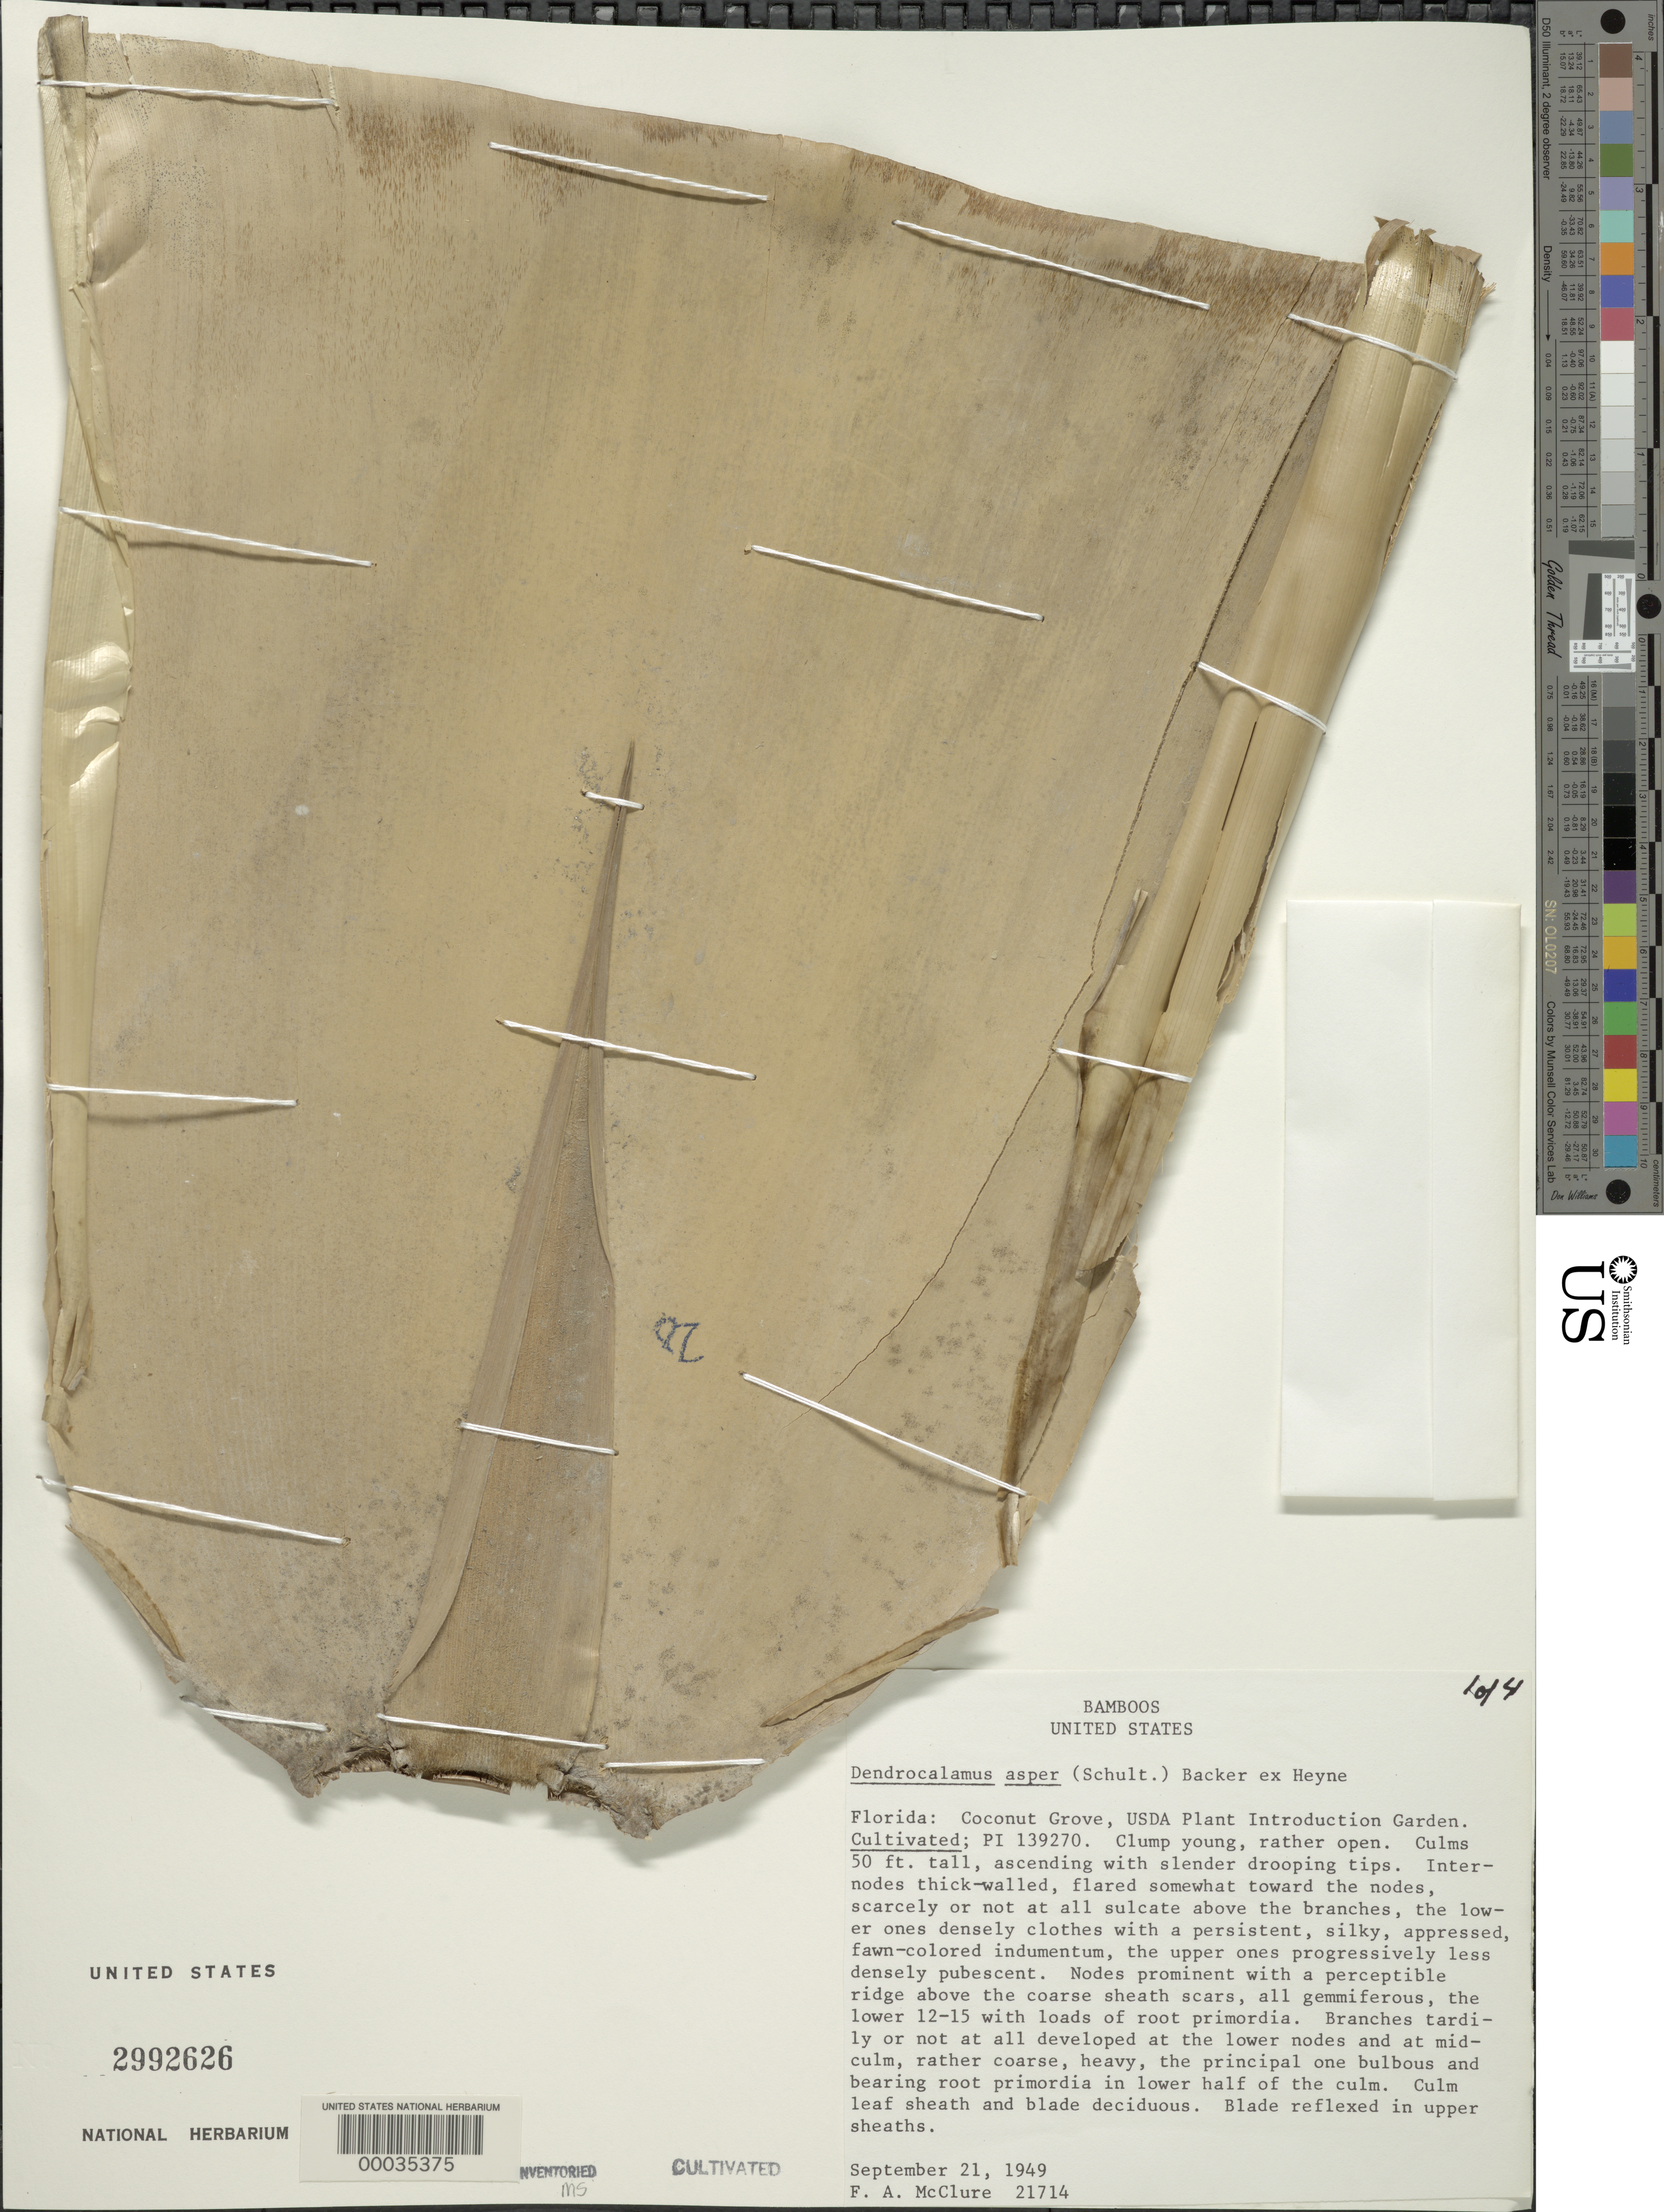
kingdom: Plantae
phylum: Tracheophyta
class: Liliopsida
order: Poales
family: Poaceae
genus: Dendrocalamus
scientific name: Dendrocalamus asper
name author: (Schult. & Schult. f.) Backer ex K. Heyne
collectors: F. A. McClure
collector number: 21714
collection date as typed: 21 Sep 1949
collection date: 1949-09-21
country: United States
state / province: Florida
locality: Usda pi garden - coconut grove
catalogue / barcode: US 2992626